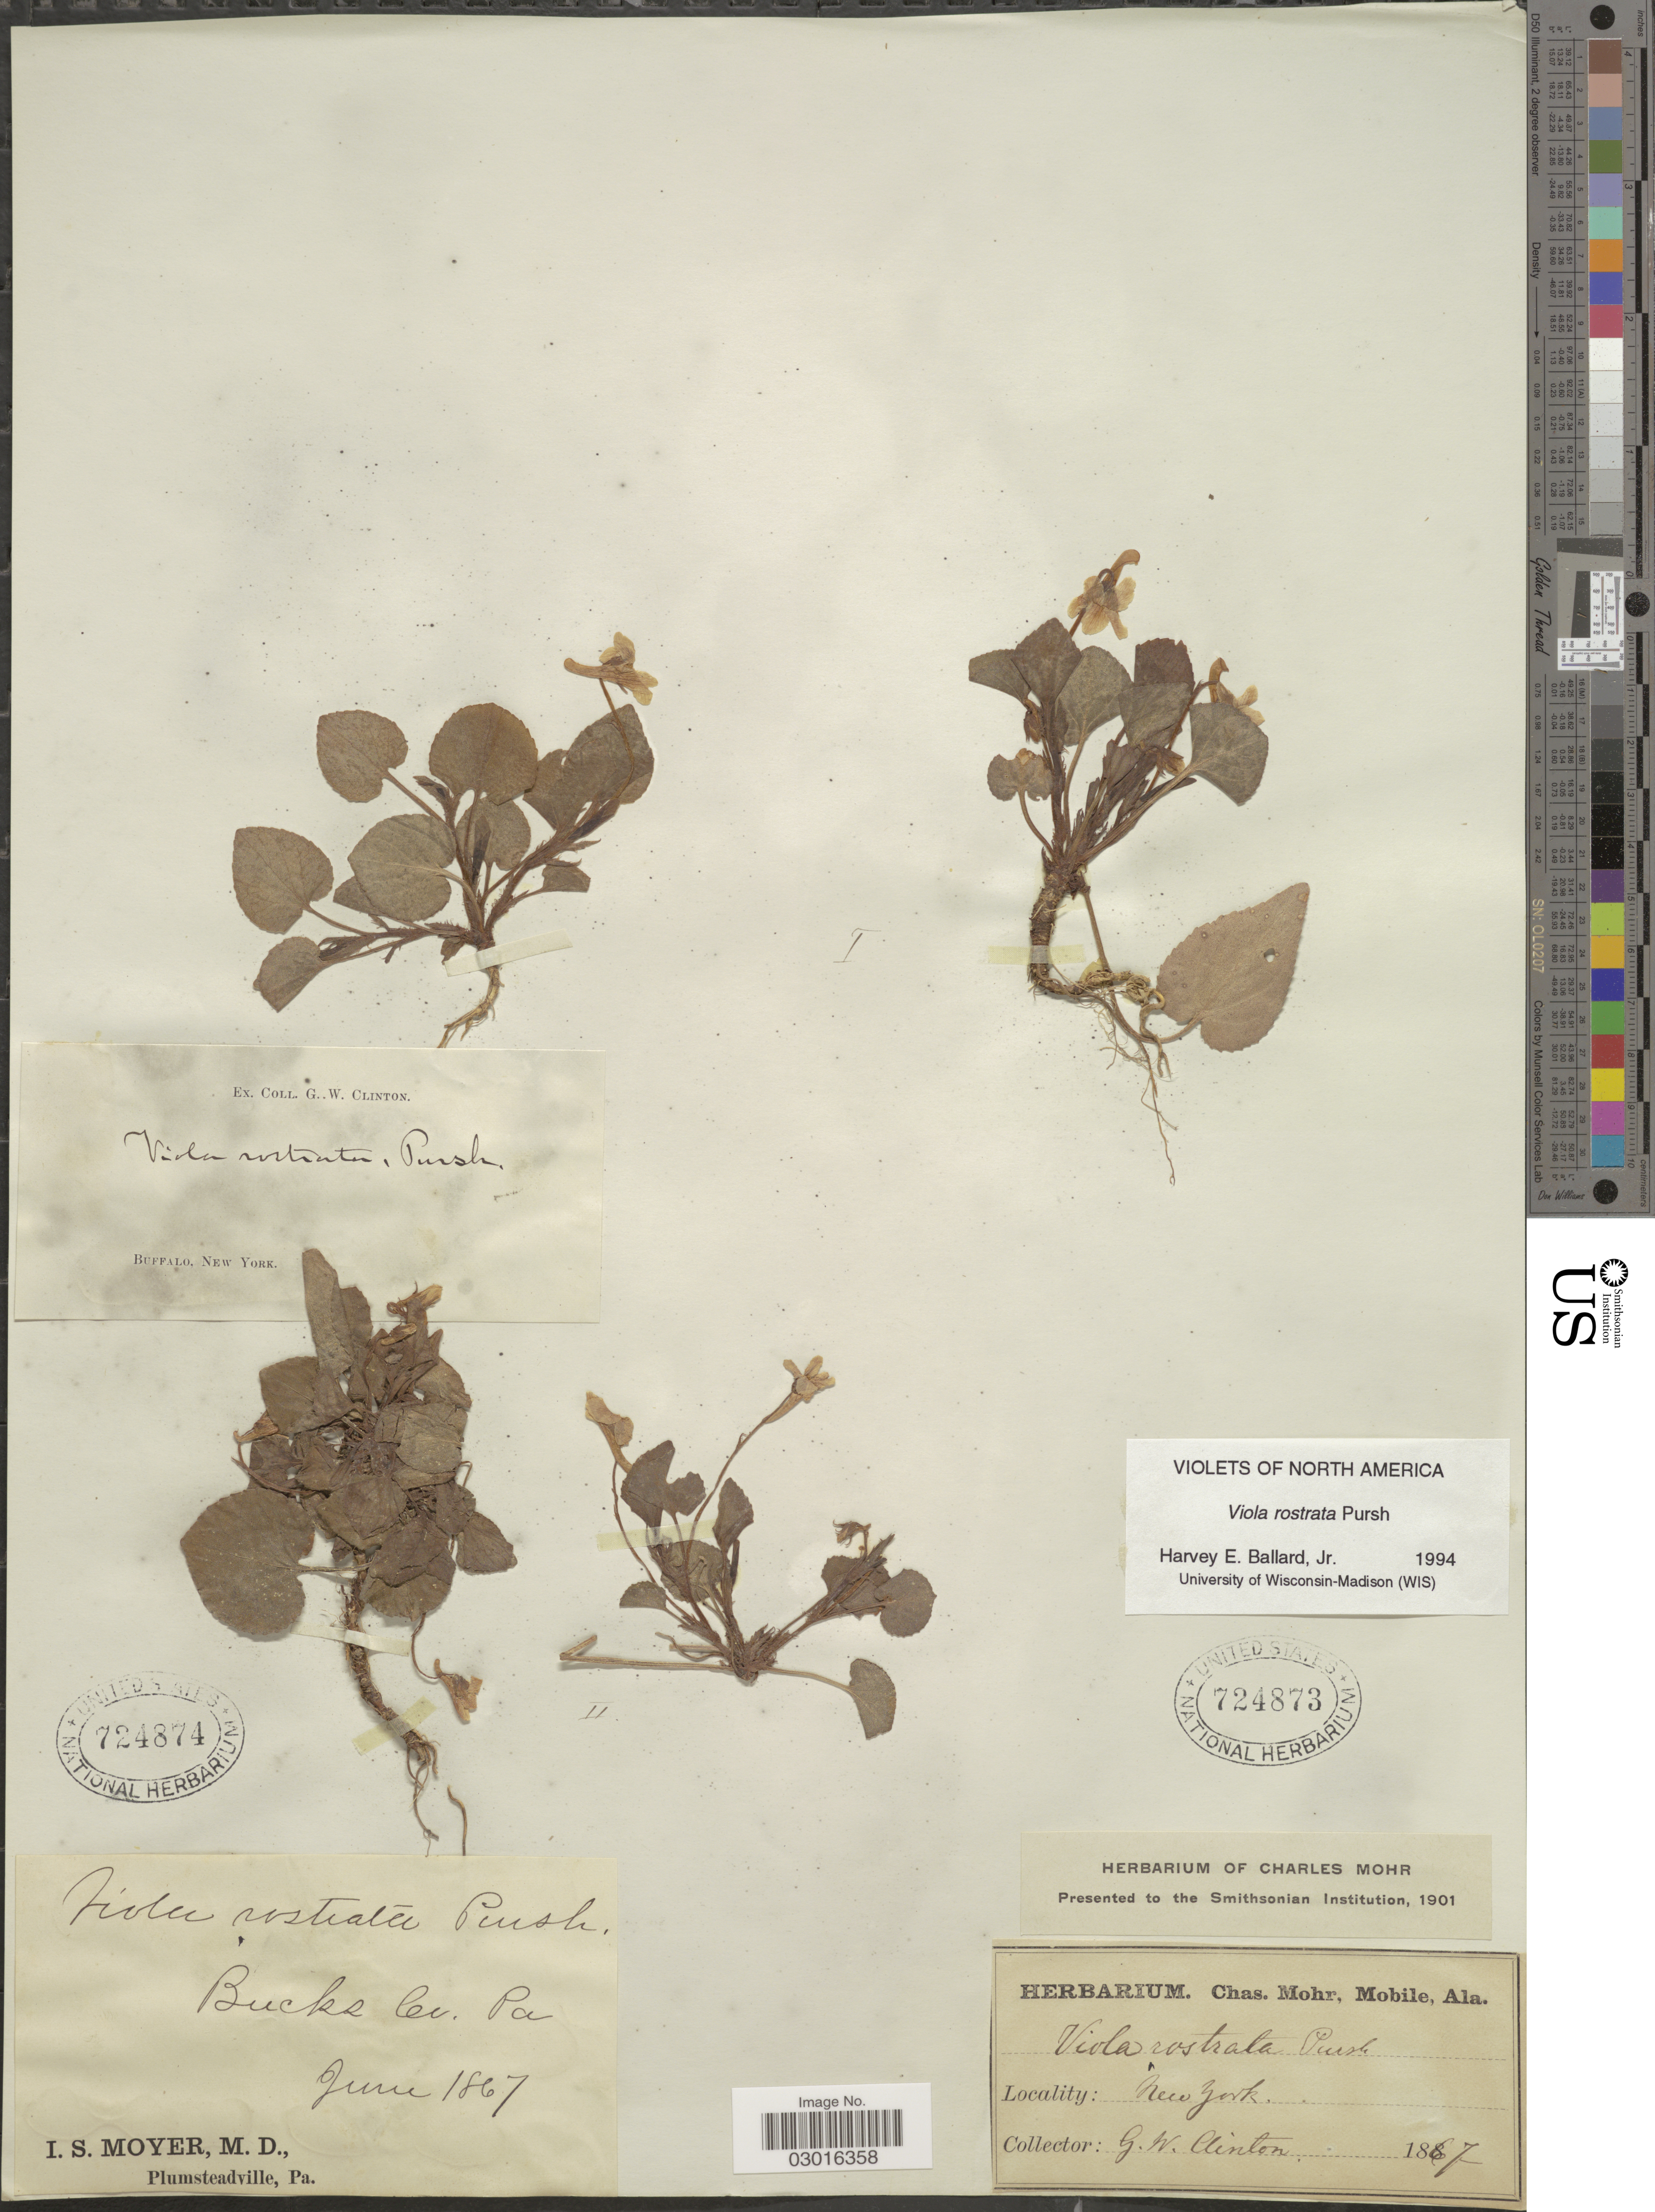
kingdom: Plantae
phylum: Tracheophyta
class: Magnoliopsida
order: Malpighiales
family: Violaceae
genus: Viola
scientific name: Viola rostrata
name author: Pursh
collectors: I. S. Moyer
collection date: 1867-06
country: United States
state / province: Pennsylvania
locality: Bucks Co. Pa.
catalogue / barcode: US 724874-2